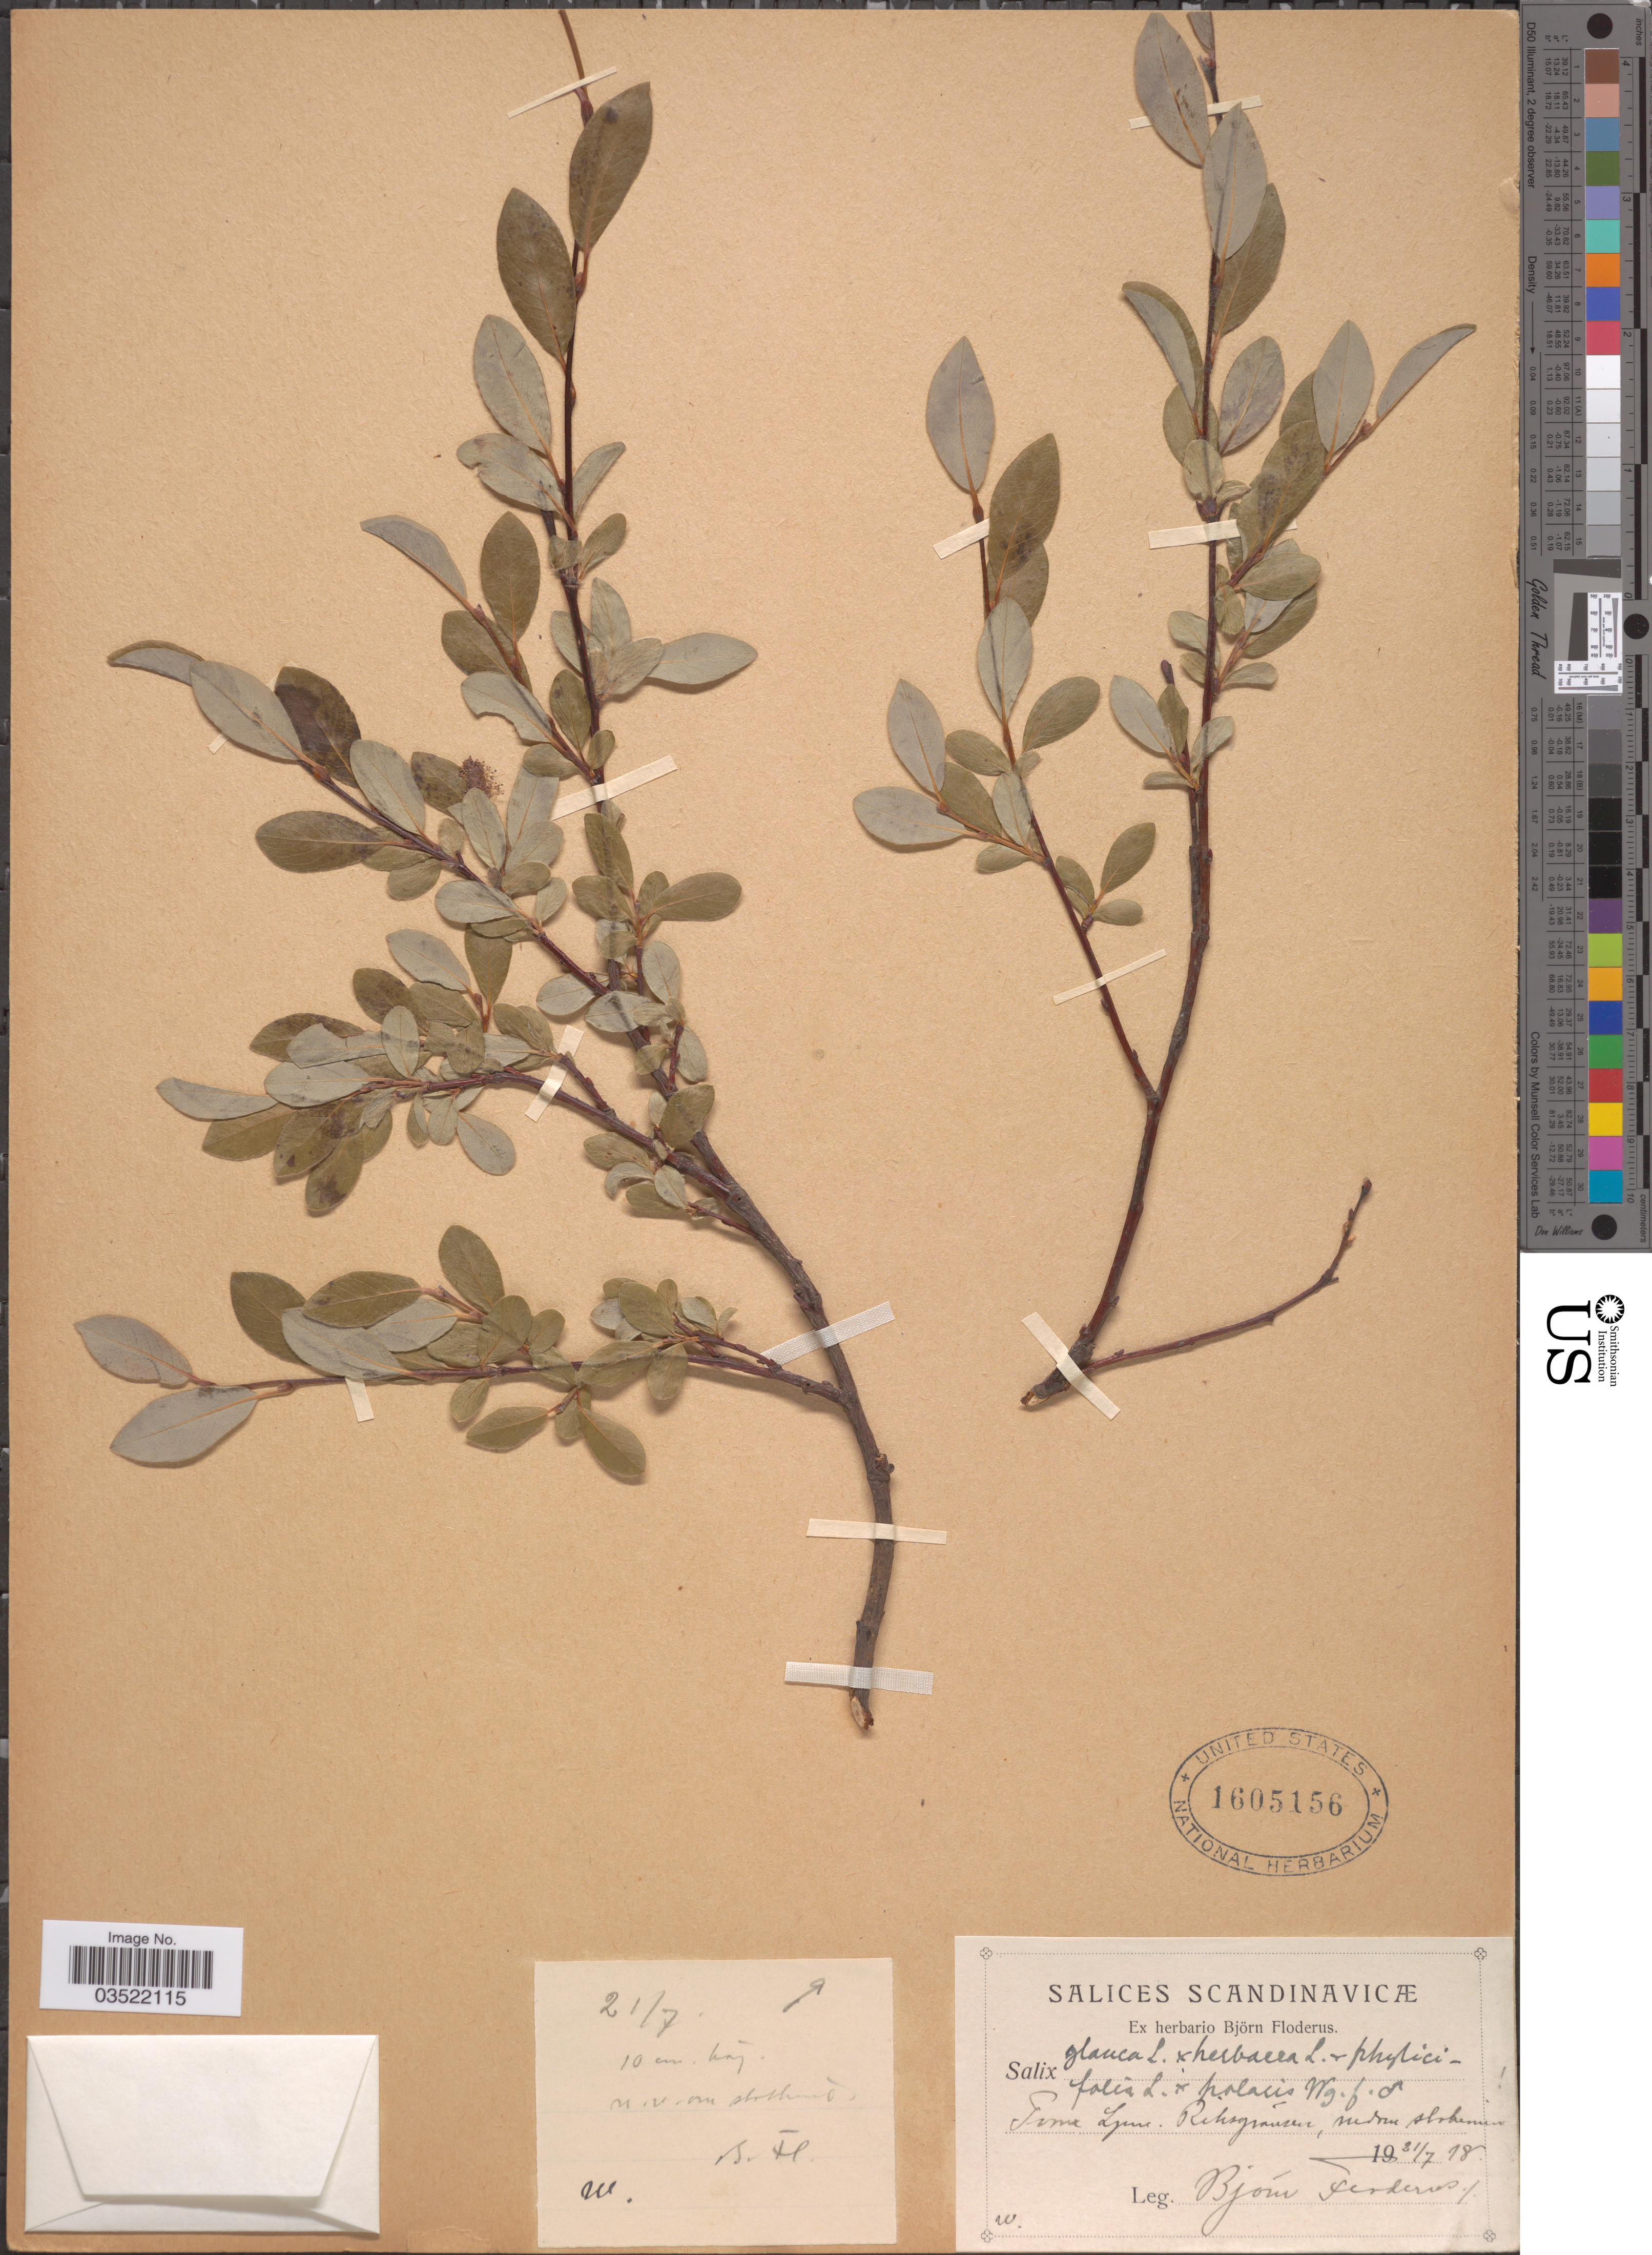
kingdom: Plantae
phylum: Tracheophyta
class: Magnoliopsida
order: Malpighiales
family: Salicaceae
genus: Salix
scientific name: Salix glauca x S. herbacea L. x S. phylicifolia L. x S. polaris Wahlenb.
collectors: B. G. O. Floderus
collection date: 1918-07-21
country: Sweden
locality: Scandinavicæ. Torne Lpm. Riksgrãnsen, nedom stationen [interpreted].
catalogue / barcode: US 1605156